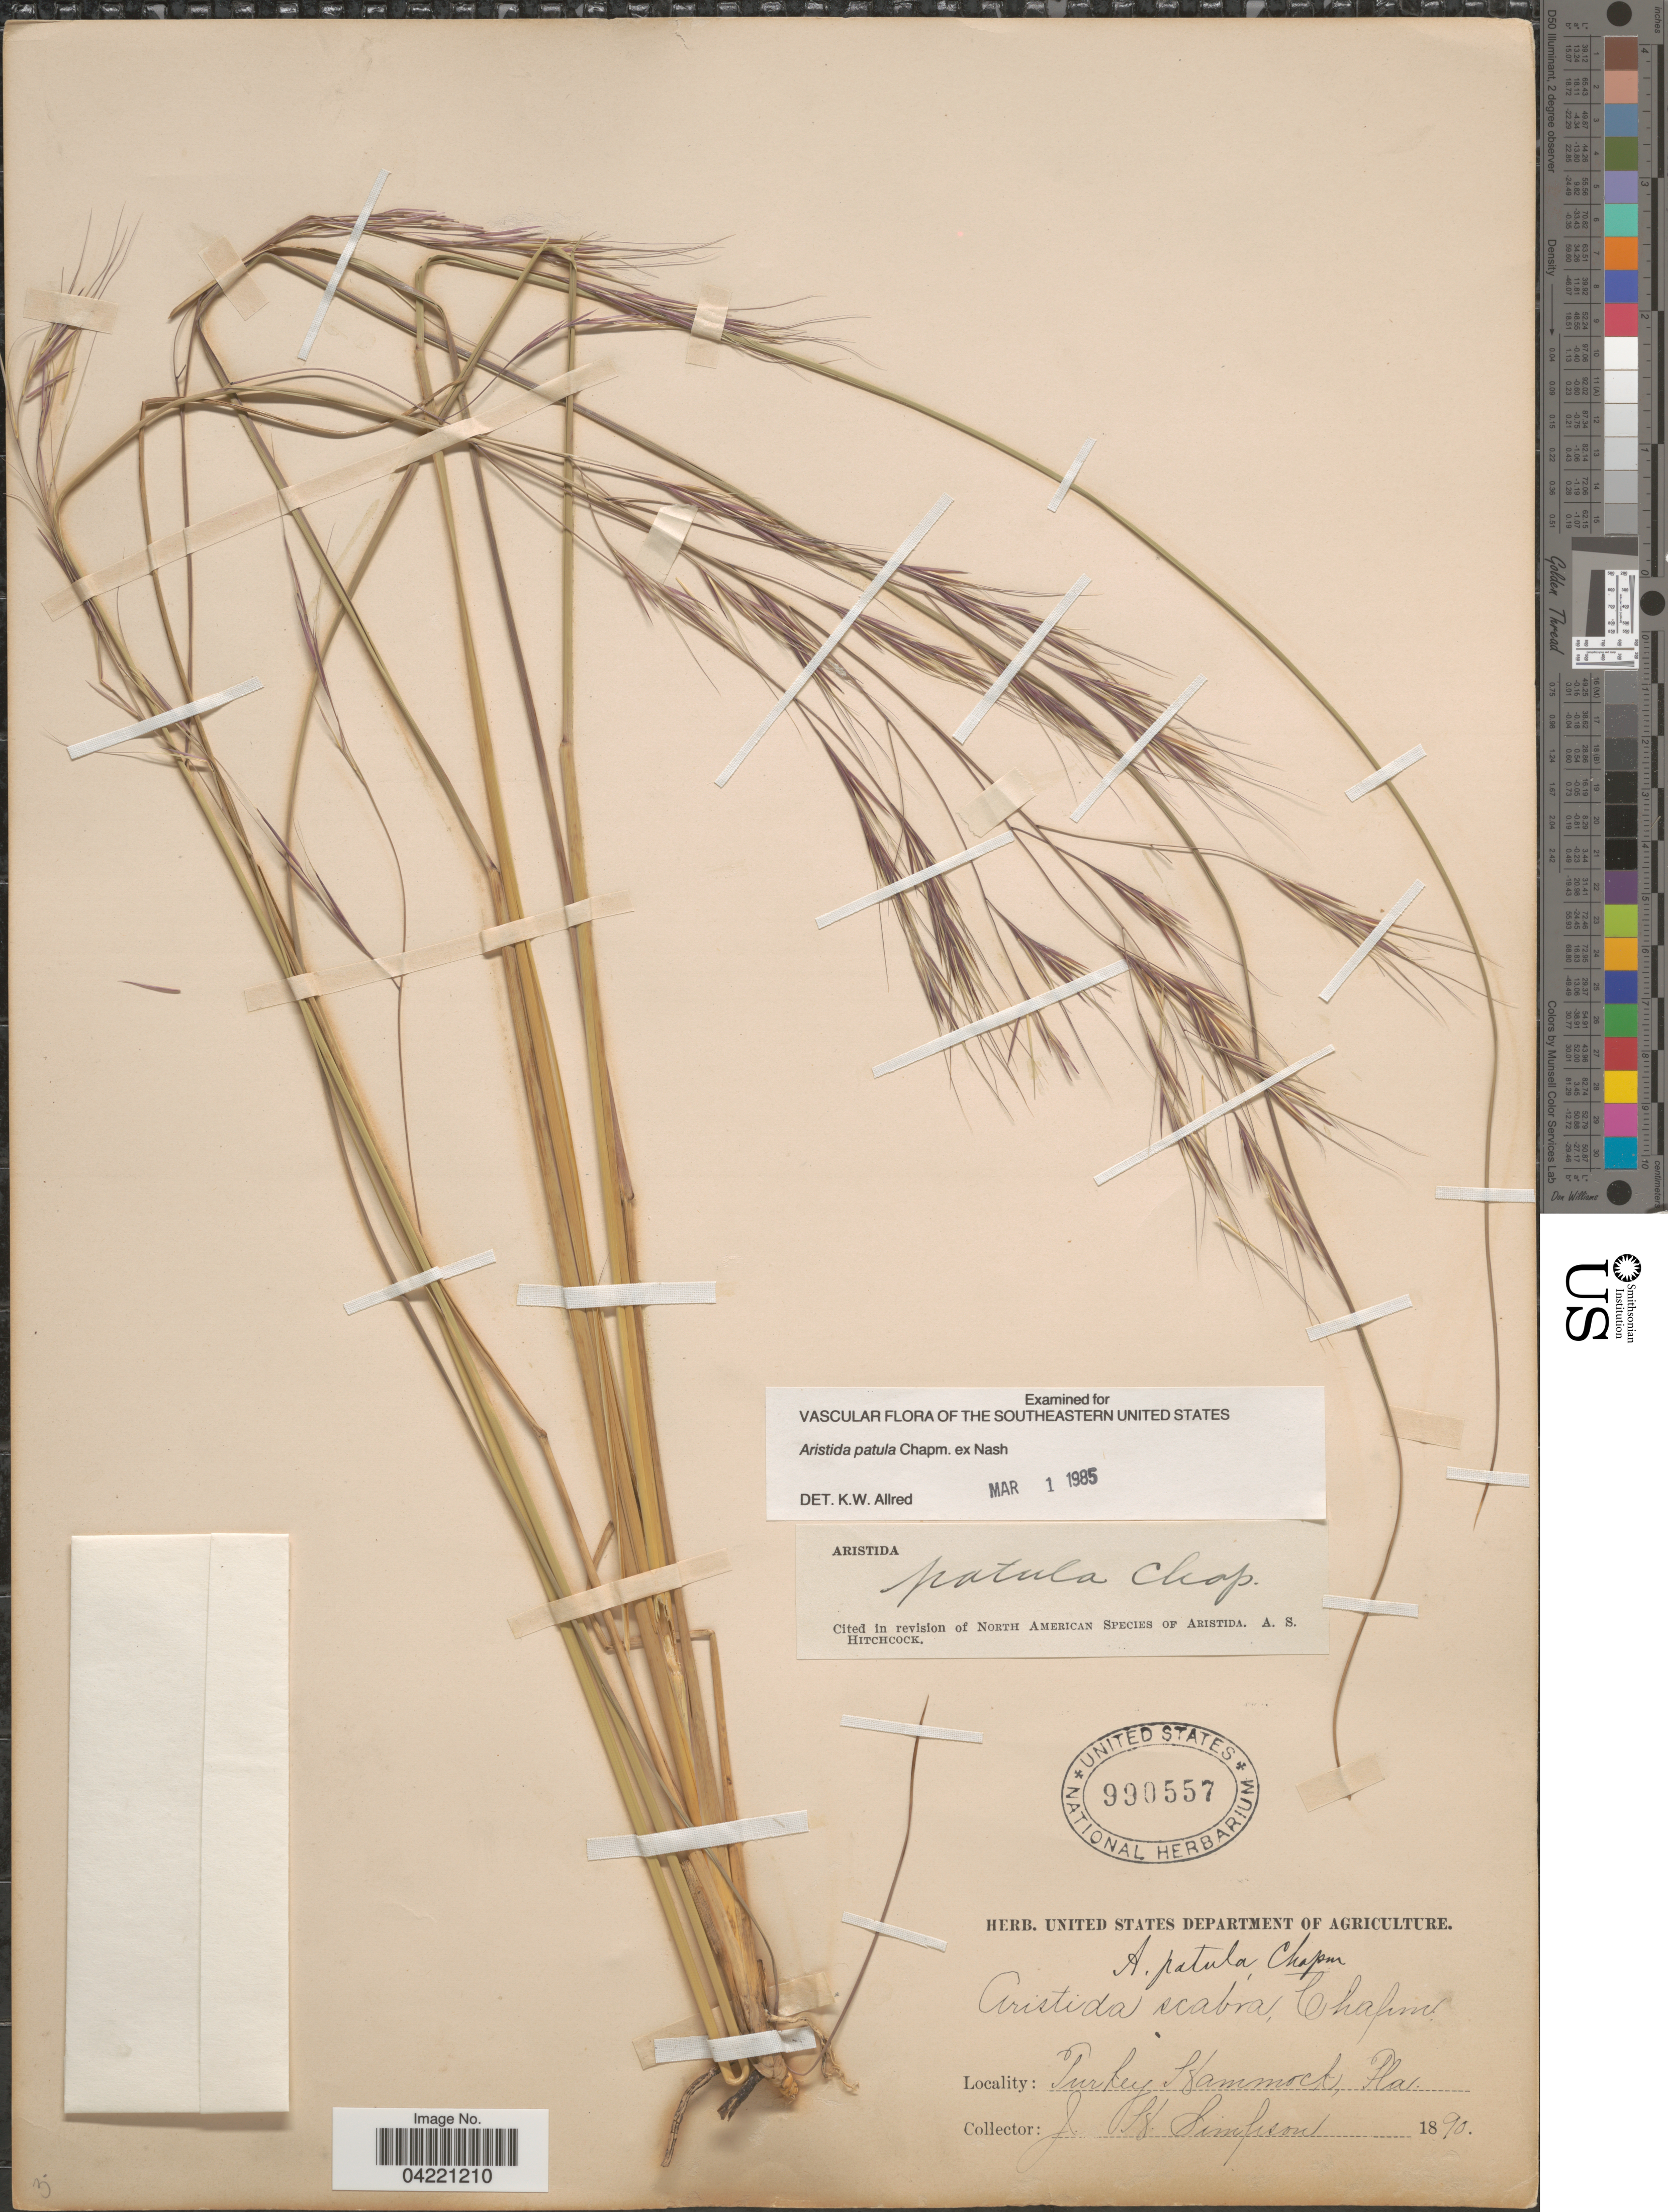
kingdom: Plantae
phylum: Tracheophyta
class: Liliopsida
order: Poales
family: Poaceae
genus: Aristida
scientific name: Aristida patula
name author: Chapm. ex Nash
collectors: J. H. Simpson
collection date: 1890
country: United States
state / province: Florida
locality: Turkey Hammock.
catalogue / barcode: US 990557